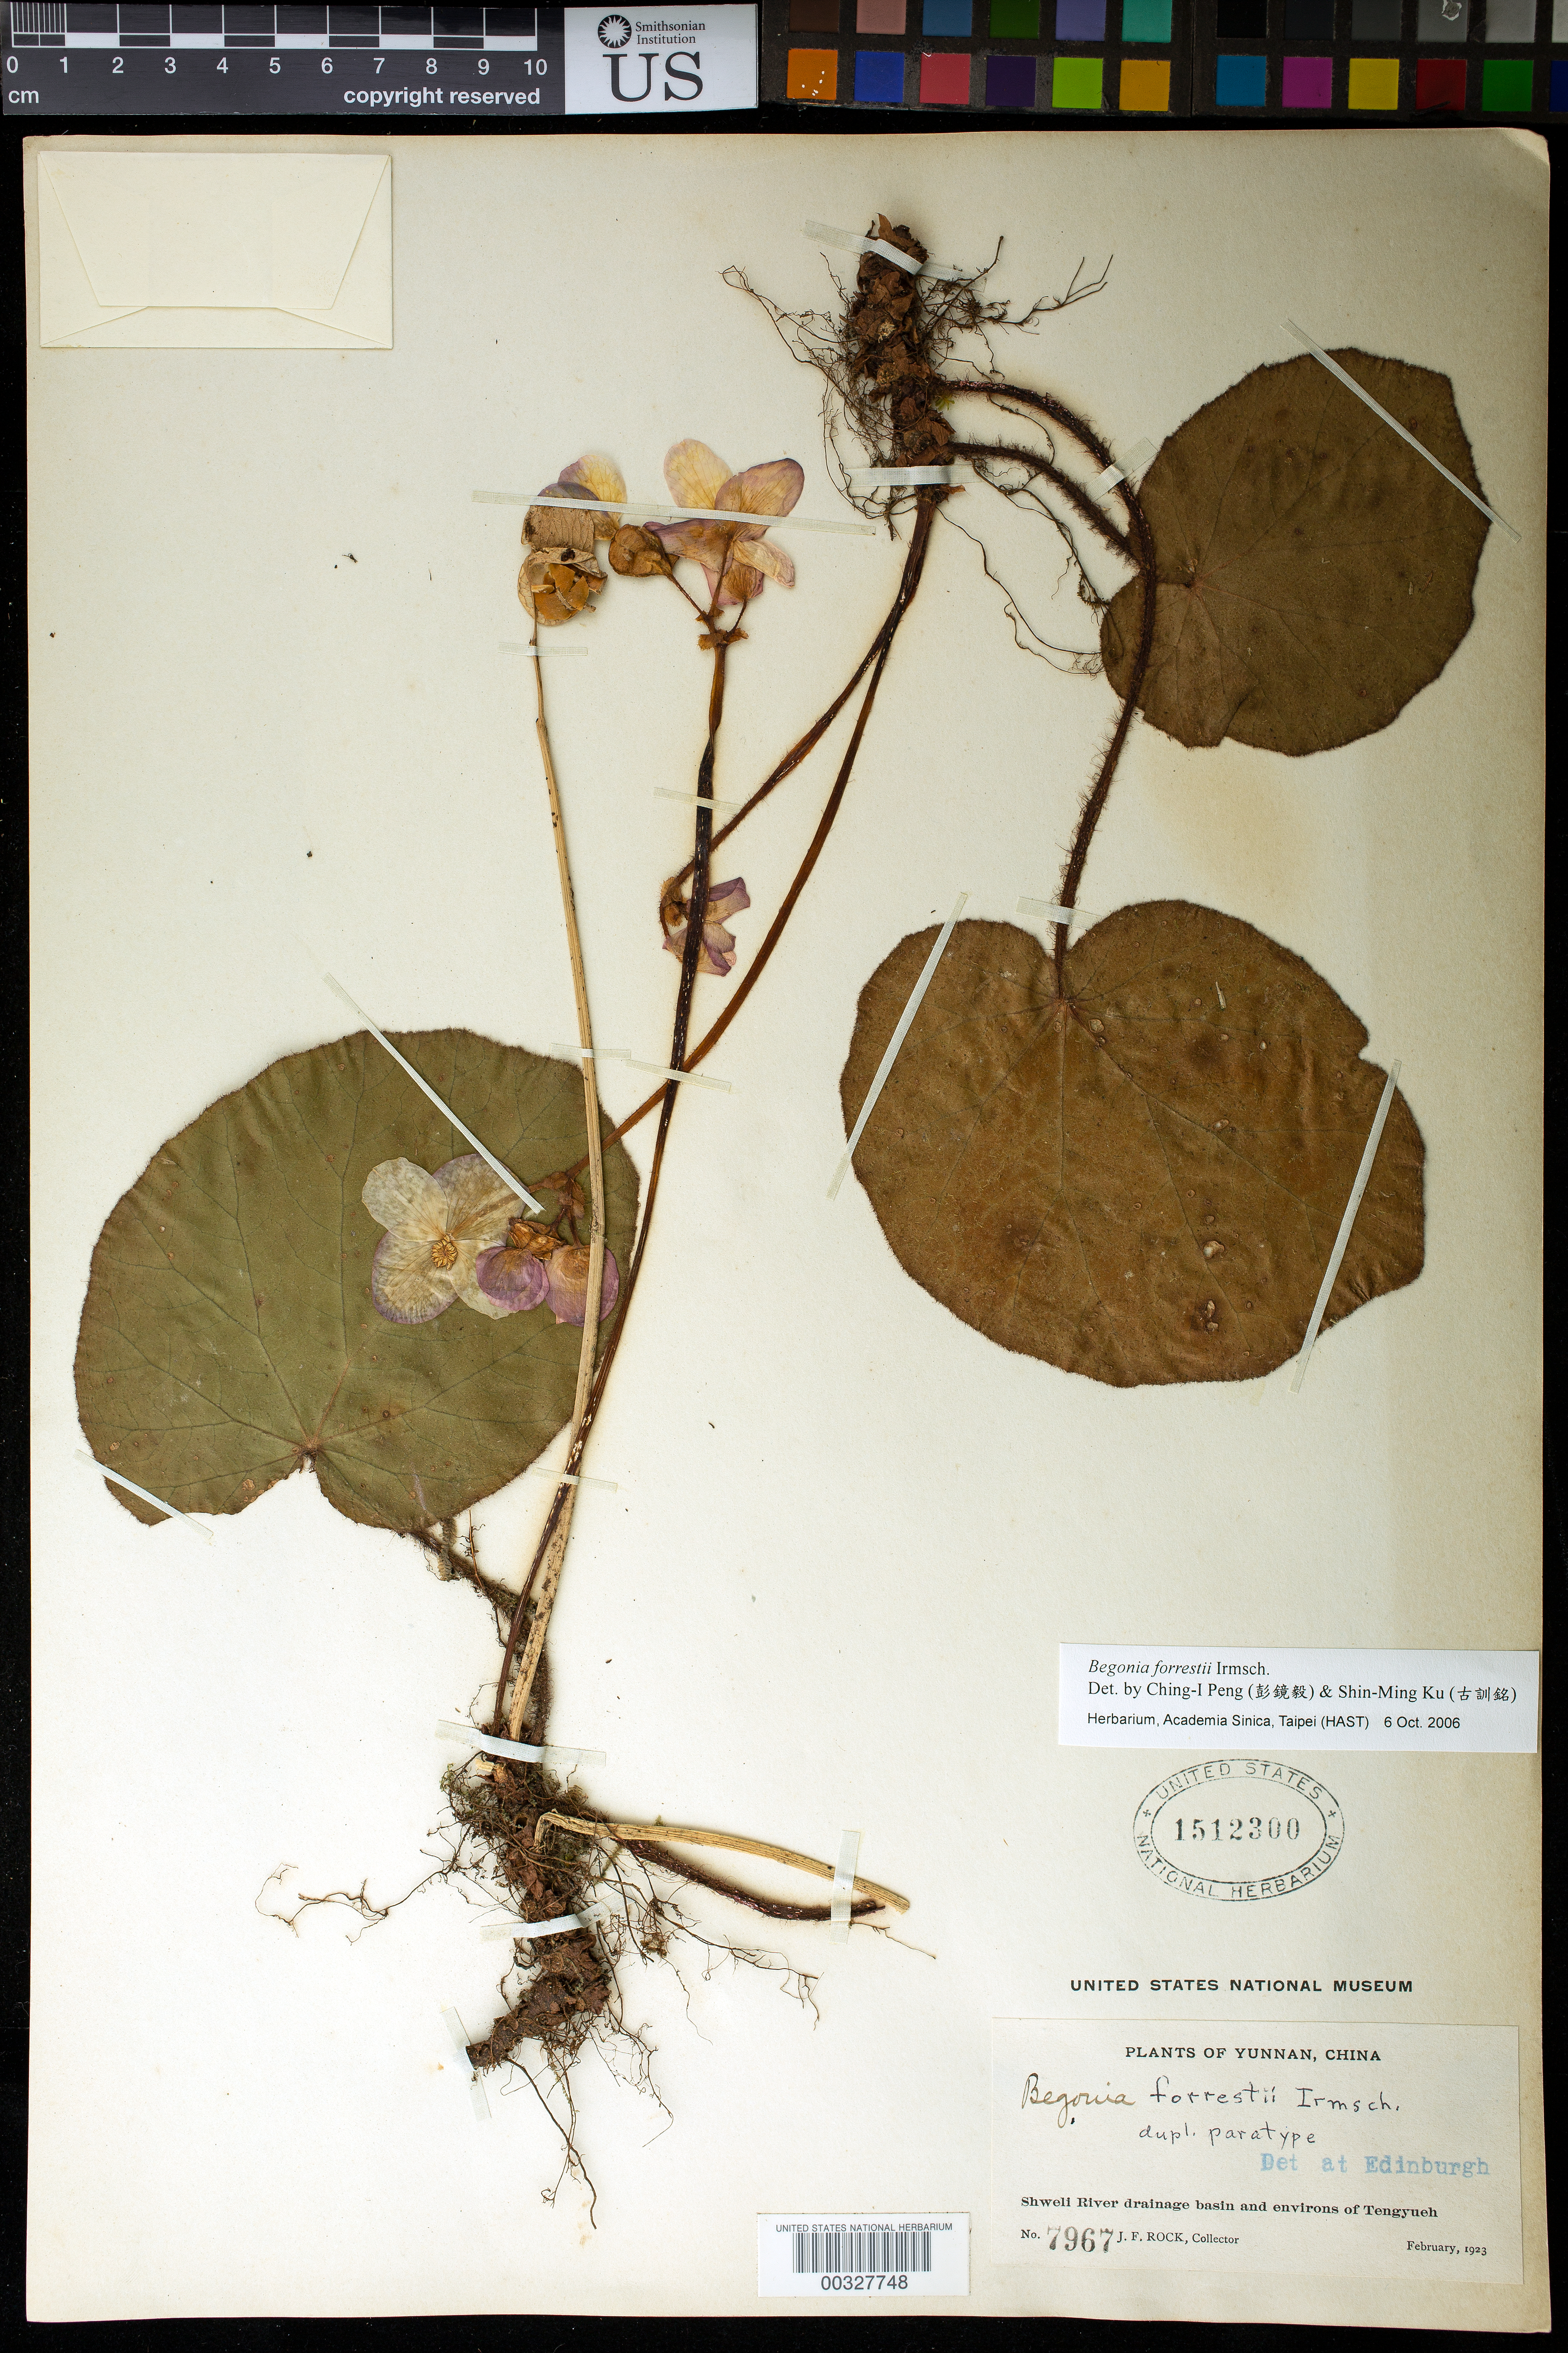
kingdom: Plantae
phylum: Tracheophyta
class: Magnoliopsida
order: Cucurbitales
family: Begoniaceae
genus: Begonia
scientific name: Begonia formosana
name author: (Hayata) Masam.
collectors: J. F. Rock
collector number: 7967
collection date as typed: Feb 1923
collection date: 1923-02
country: China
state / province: Yunnan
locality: Shweli river drainage basin & environs of tengyueh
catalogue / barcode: US 1512300